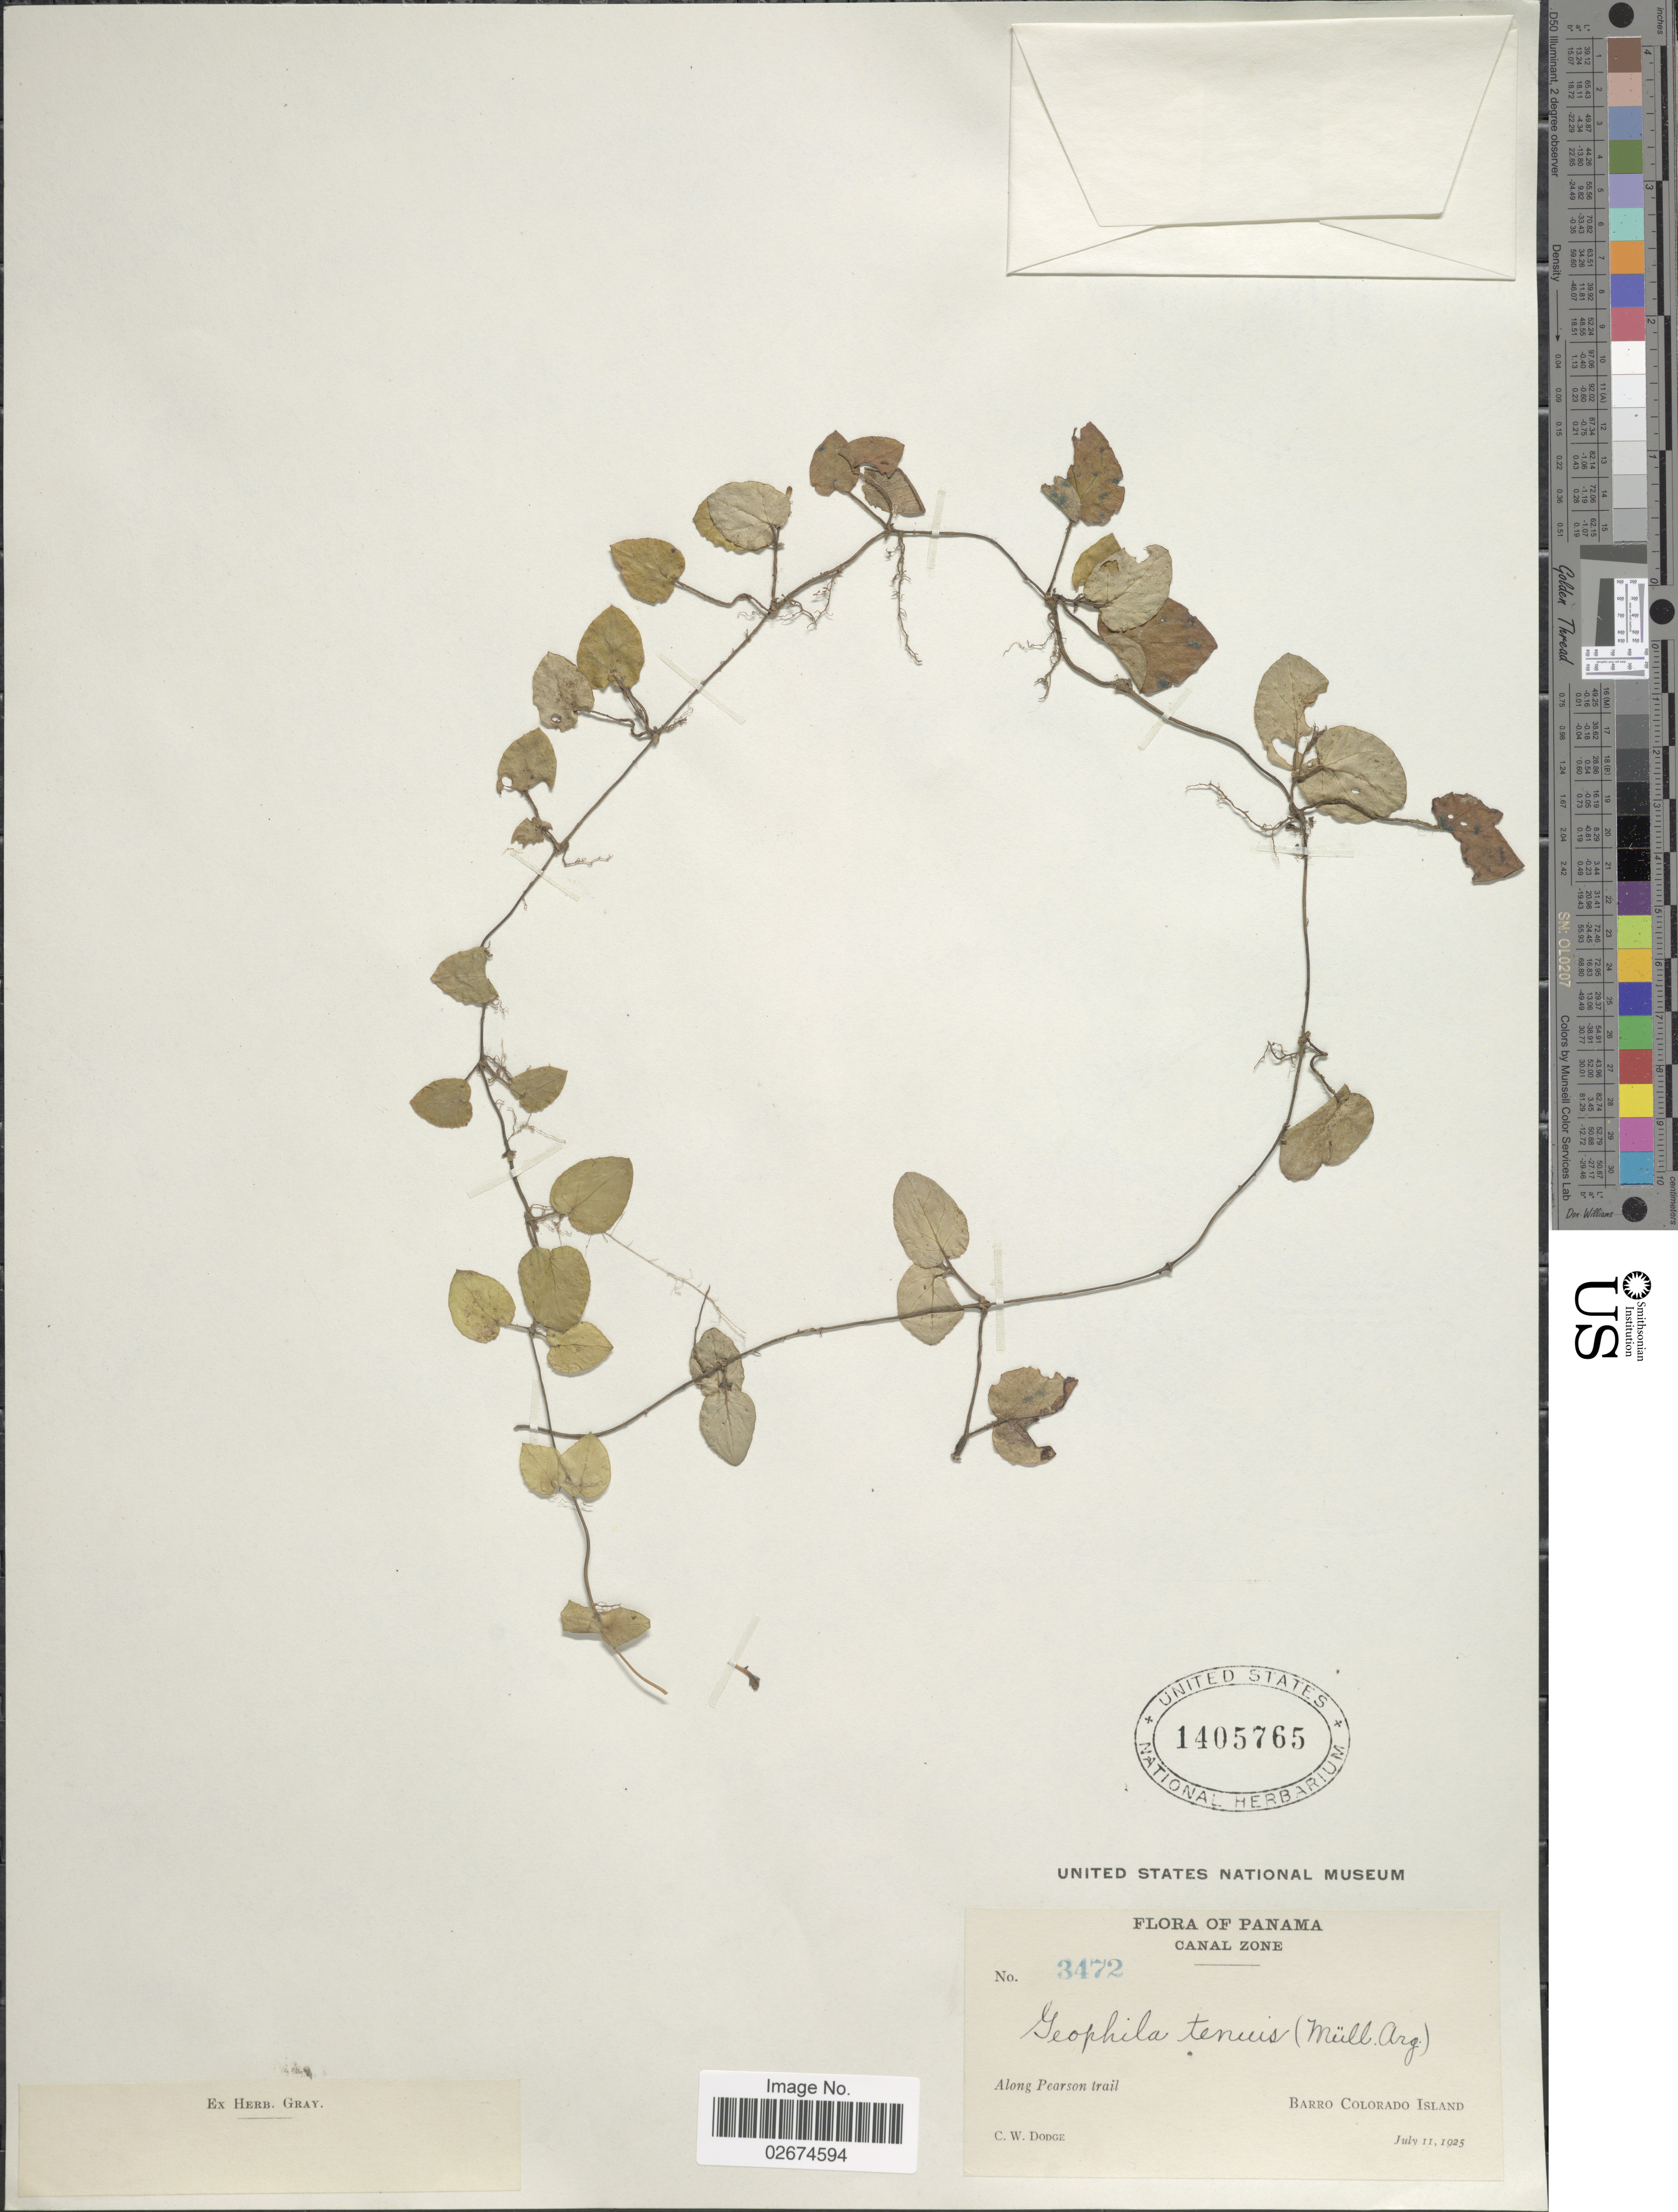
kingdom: Plantae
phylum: Tracheophyta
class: Magnoliopsida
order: Gentianales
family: Rubiaceae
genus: Geophila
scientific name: Geophila herbacea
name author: (Jacq.) K. Schum.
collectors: C. Dodge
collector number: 3472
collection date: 1925-07-11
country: Panama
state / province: Panamá Oeste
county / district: Canal Zone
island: Barro Colorado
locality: Canal Zone. Along Pearson trail, Barro Colorado Island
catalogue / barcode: US 1405765